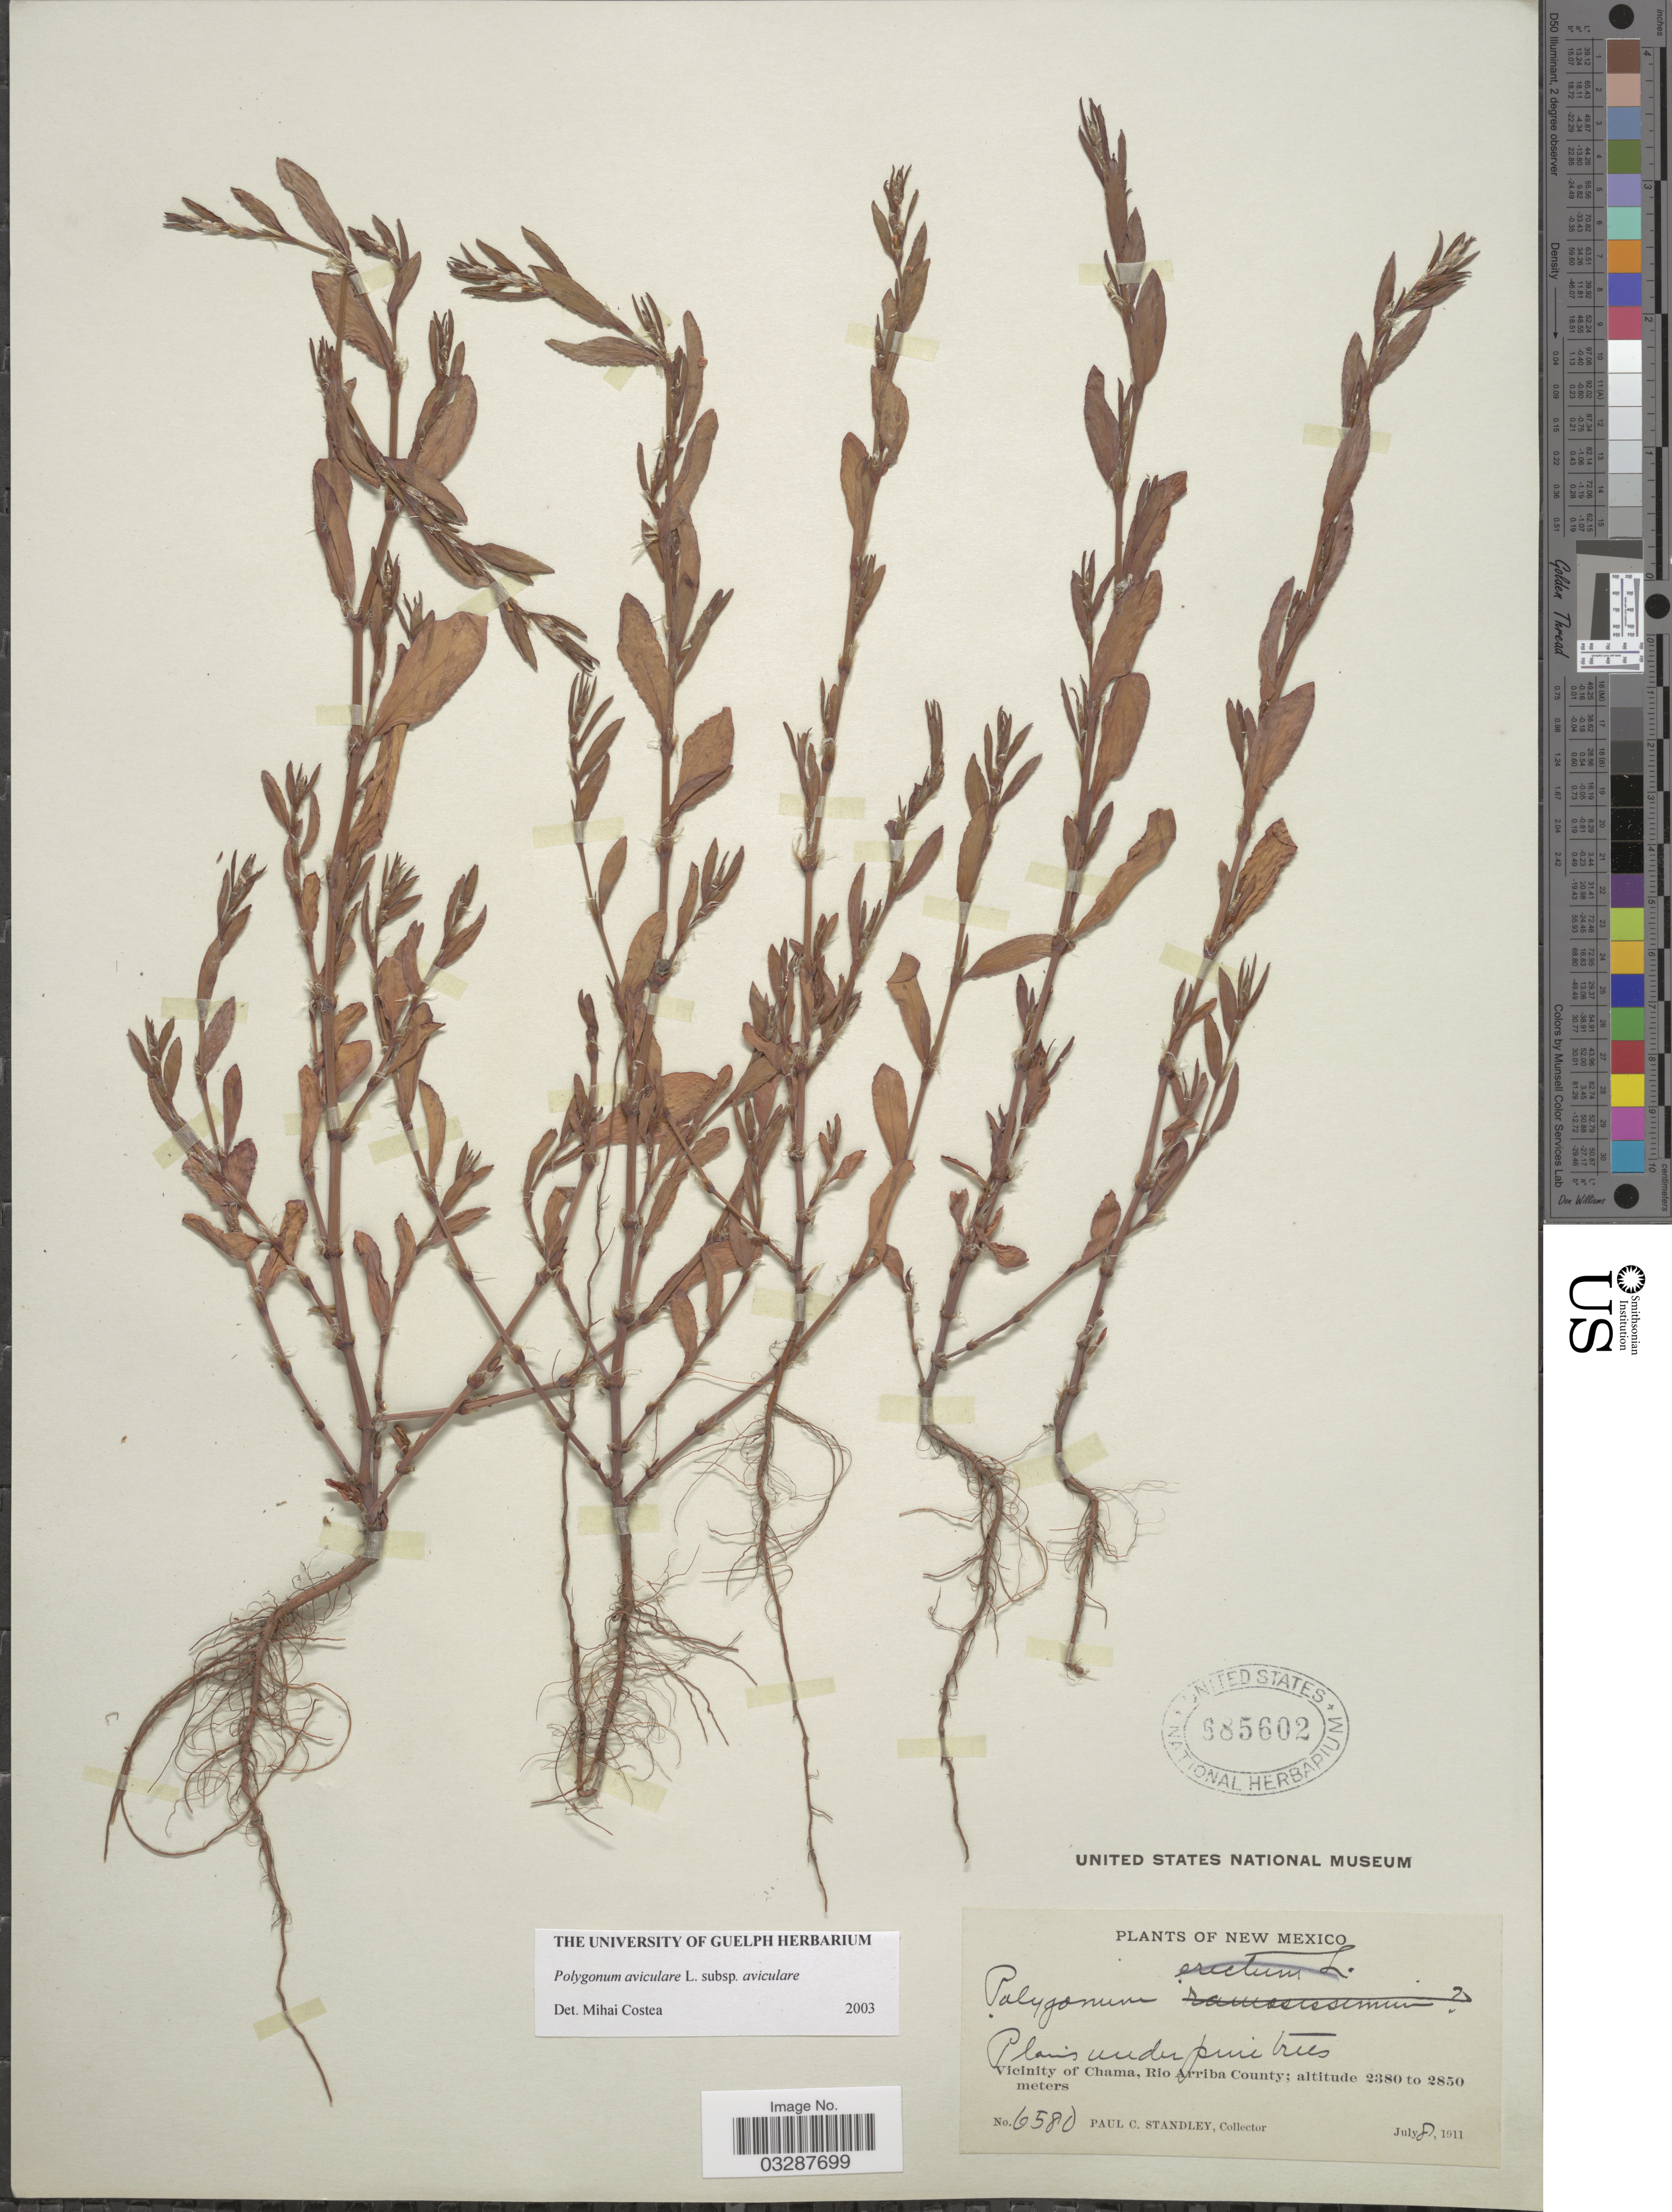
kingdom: Plantae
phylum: Tracheophyta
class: Magnoliopsida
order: Caryophyllales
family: Polygonaceae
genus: Polygonum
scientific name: Polygonum aviculare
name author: L.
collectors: P. C. Standley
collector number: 6580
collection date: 1911-07-08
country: United States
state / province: New Mexico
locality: Vicinity of Chama, Rio Arriba County.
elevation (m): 2380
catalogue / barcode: US 585602